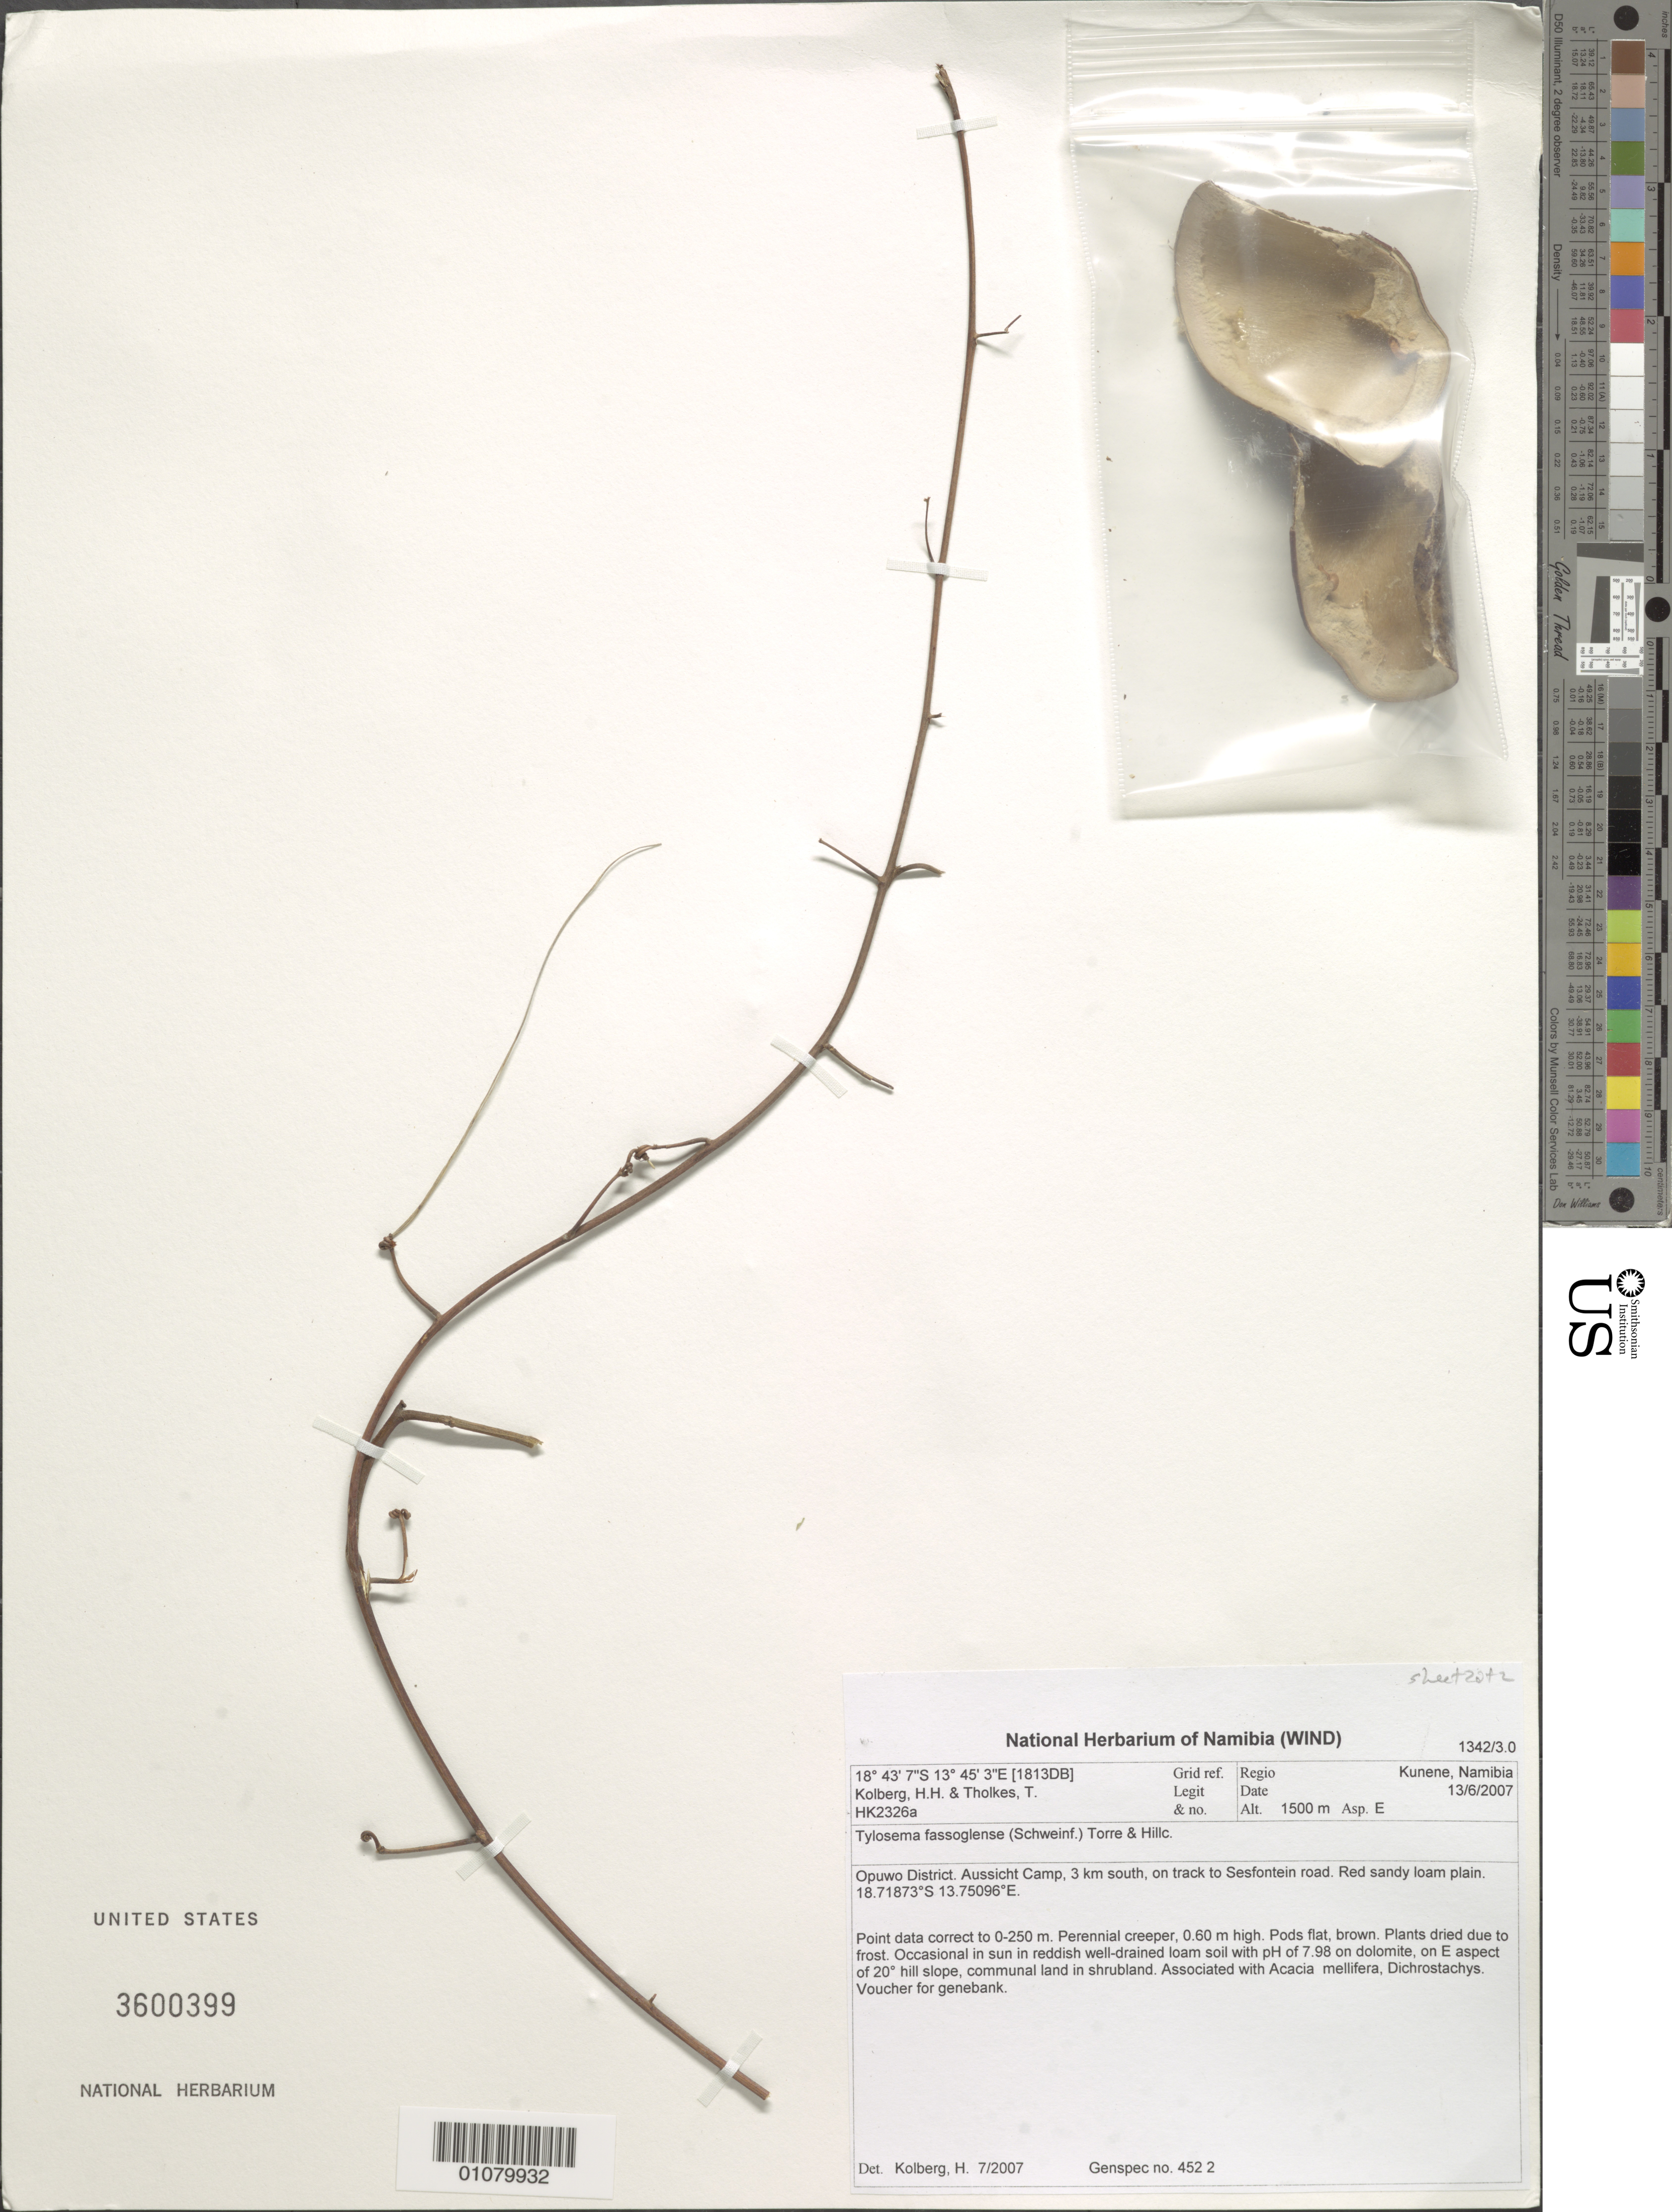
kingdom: Plantae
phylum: Tracheophyta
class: Magnoliopsida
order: Fabales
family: Fabaceae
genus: Tylosema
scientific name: Tylosema fassoglense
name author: (Kotschy ex Schweinf.) Torre & Hillc.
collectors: H. H. Kolberg & T. Tholkes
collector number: HK 2326a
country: Namibia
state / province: Kunene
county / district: Opuwo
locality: Aussicht Camp, S on track to Sesfontein road.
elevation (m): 1500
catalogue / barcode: US 3600399